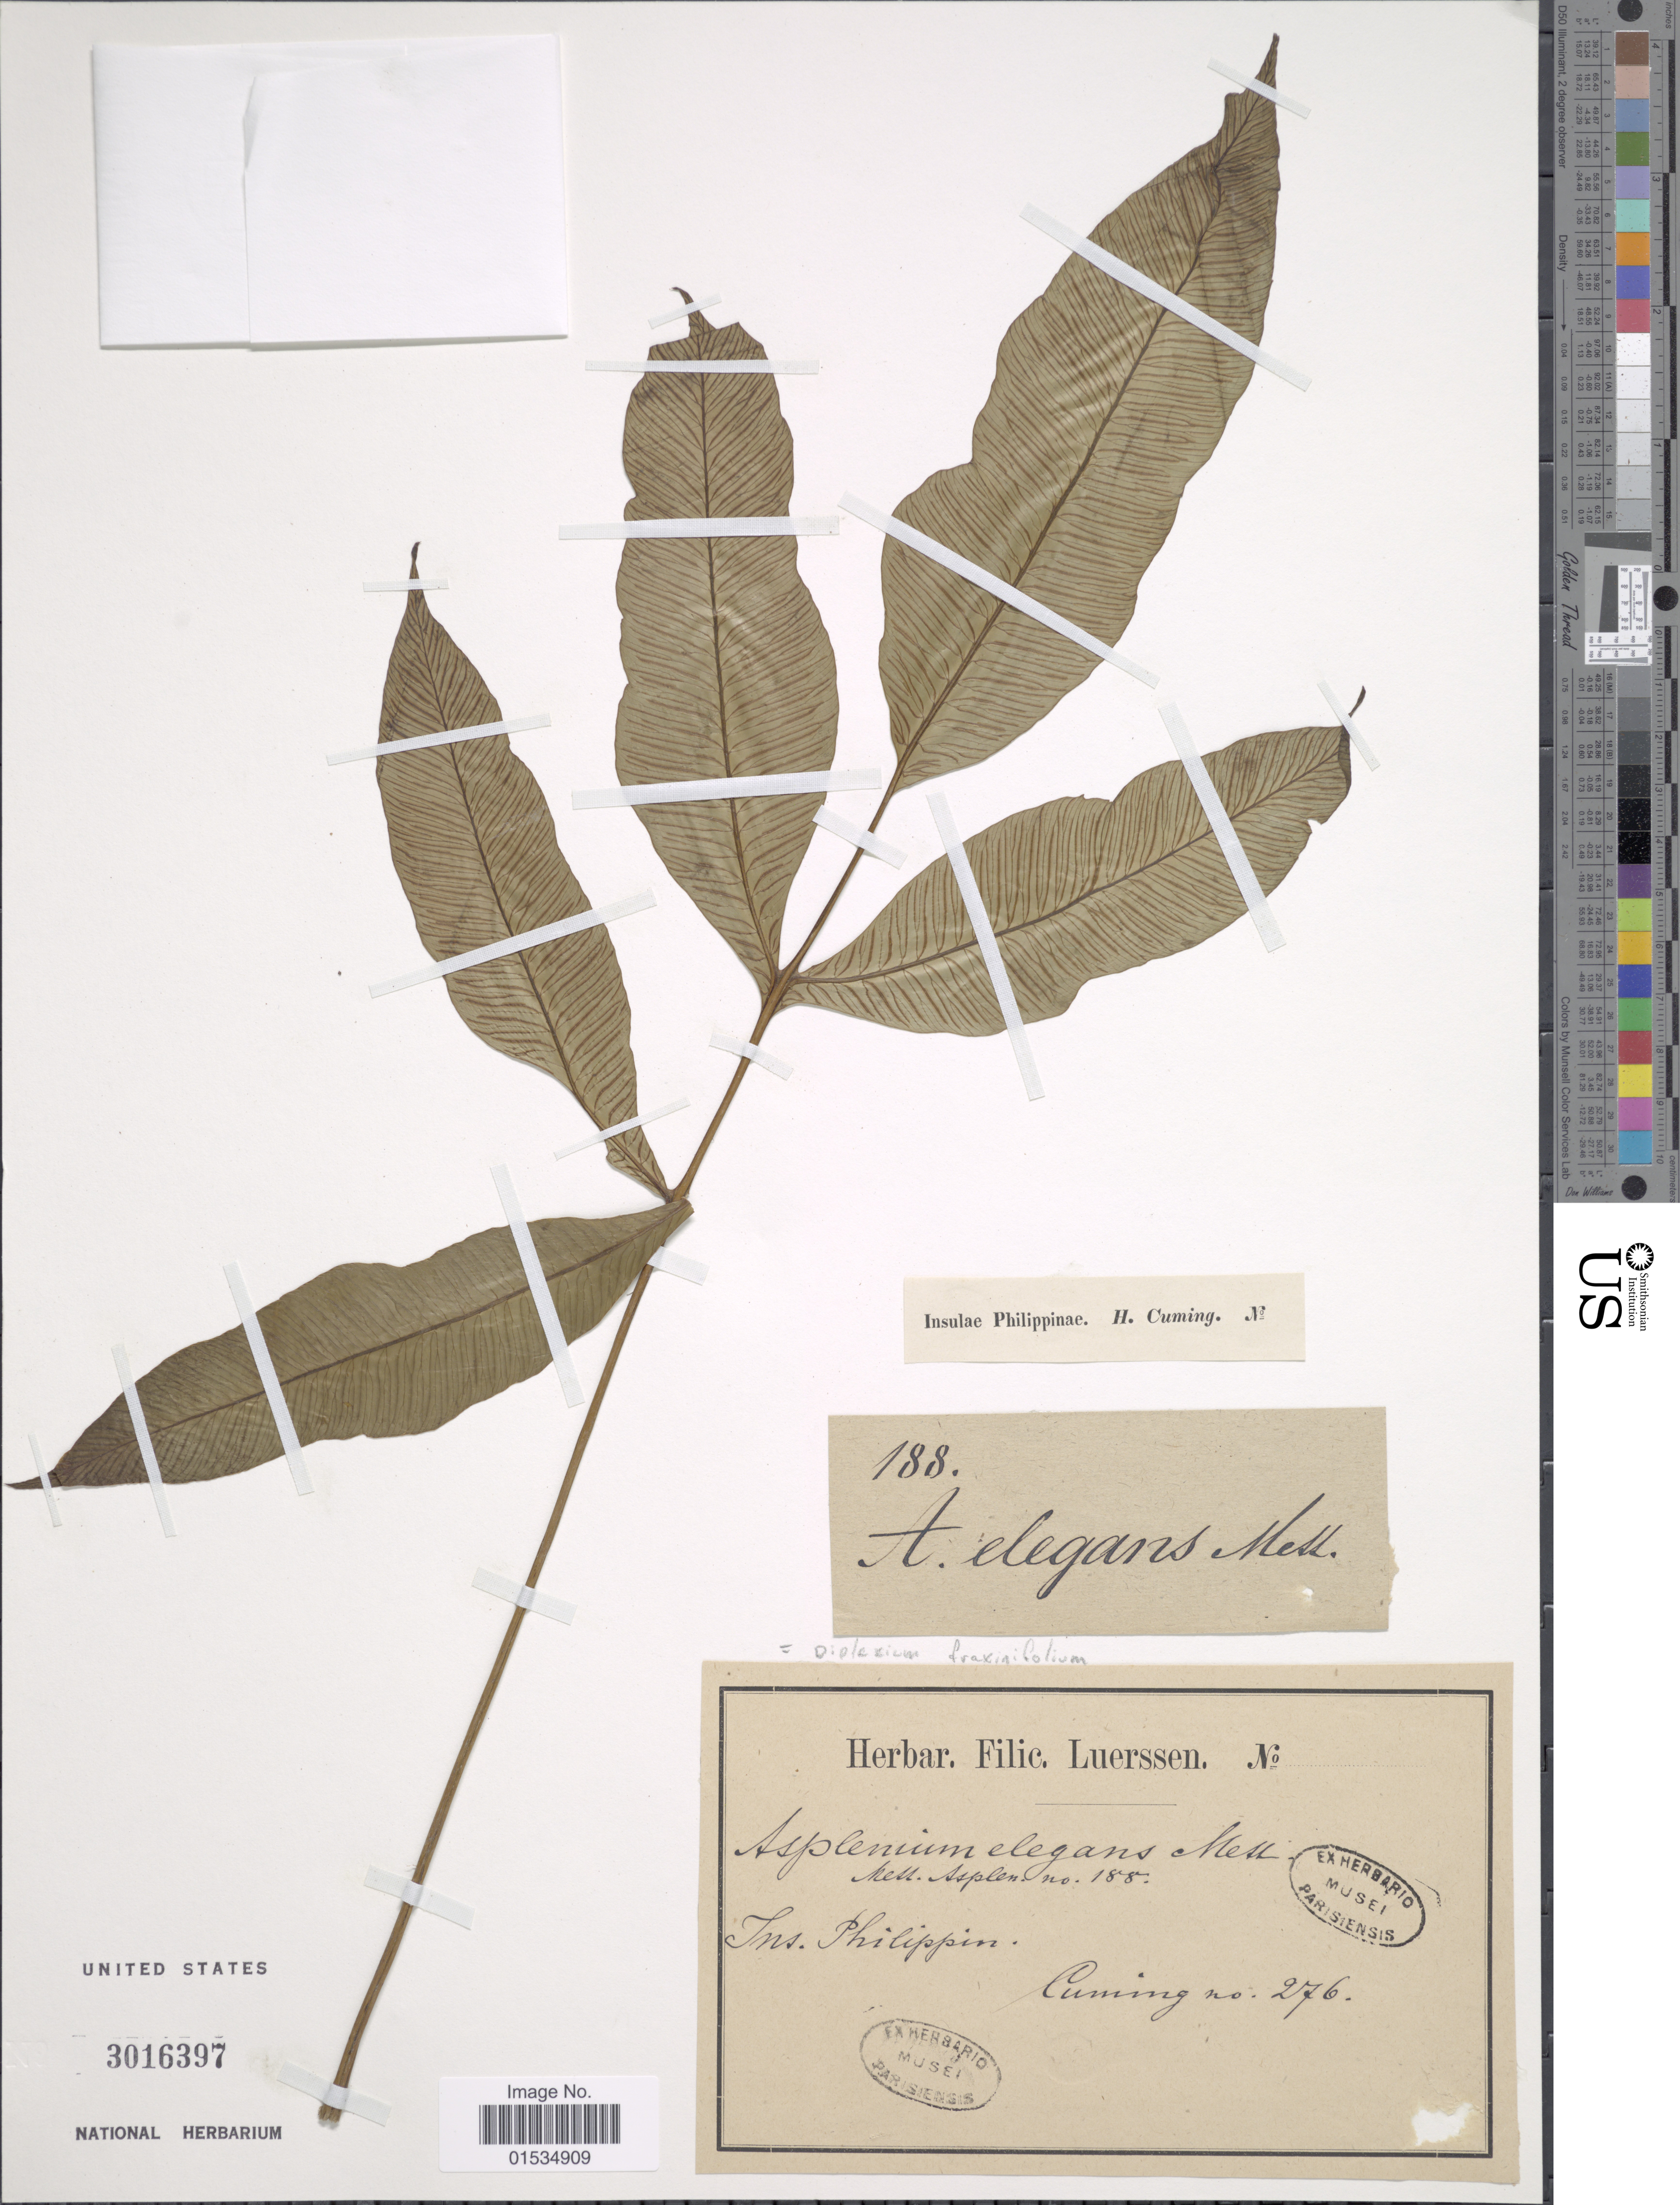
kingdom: Plantae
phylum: Tracheophyta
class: Polypodiopsida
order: Polypodiales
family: Athyriaceae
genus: Diplazium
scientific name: Diplazium fraxinifolium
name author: C. Presl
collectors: -. Cuming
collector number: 276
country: Philippines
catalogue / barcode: US 3016397